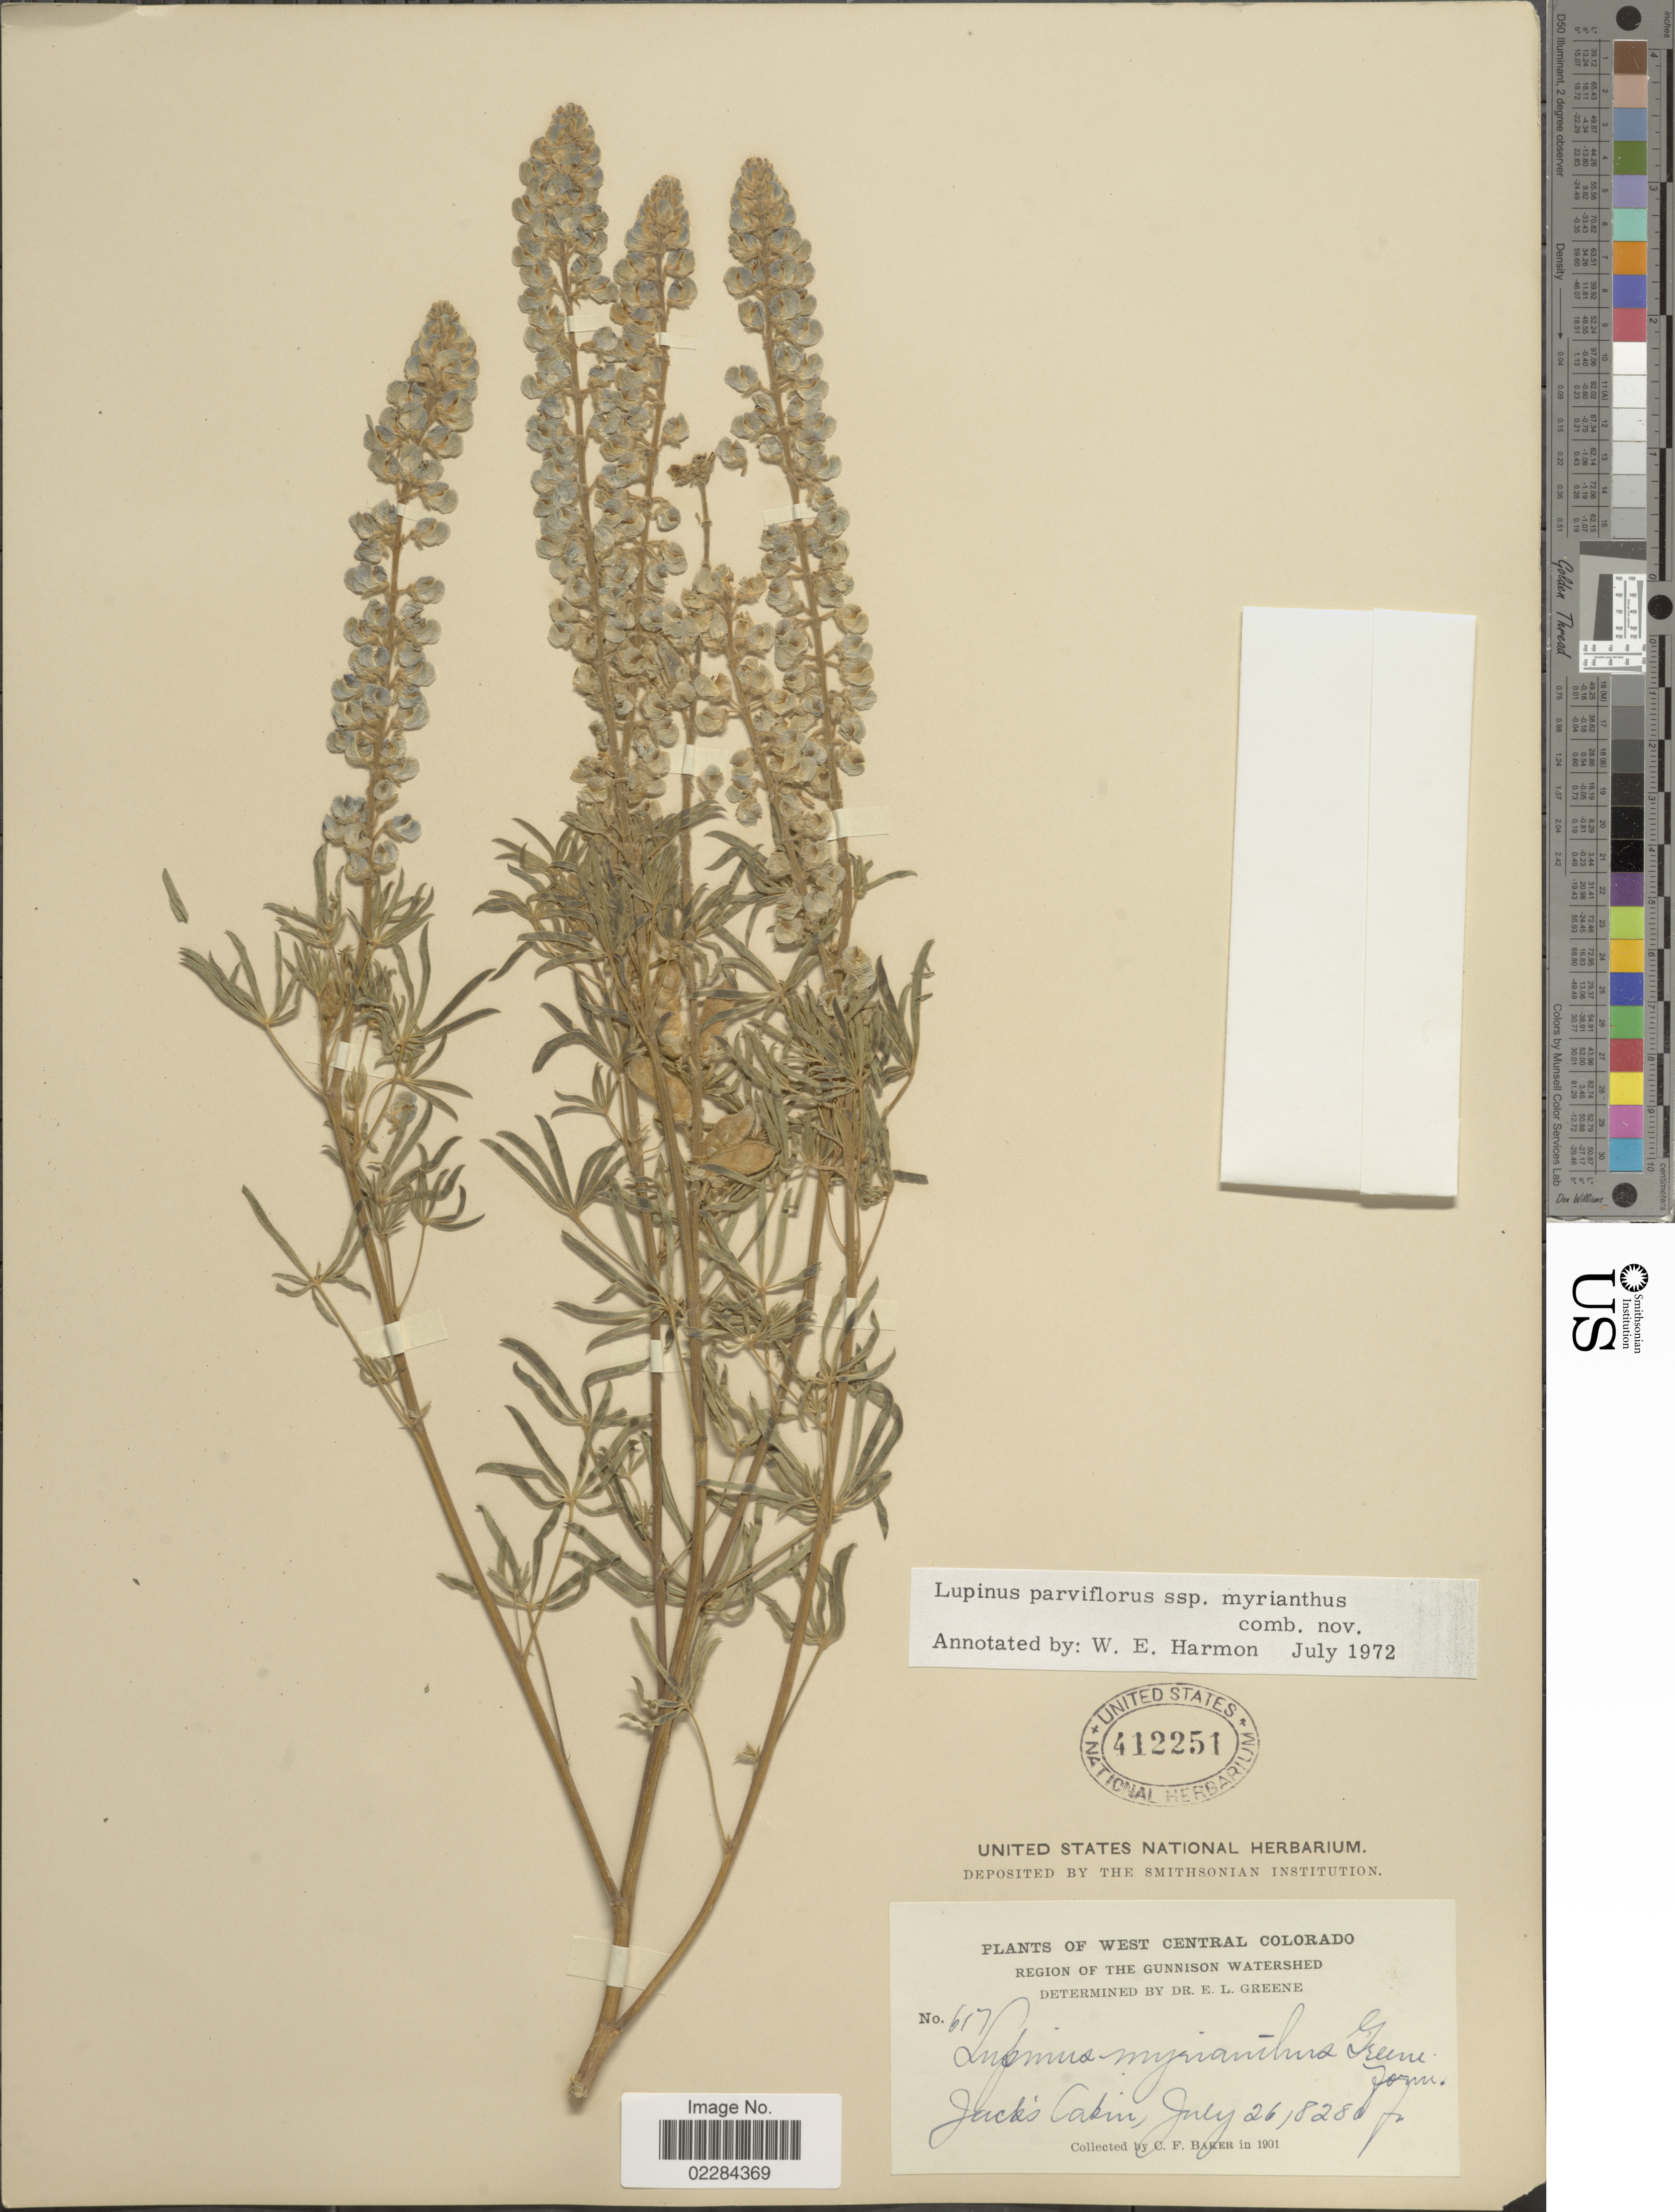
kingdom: Plantae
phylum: Tracheophyta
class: Magnoliopsida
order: Fabales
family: Fabaceae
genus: Lupinus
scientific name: Lupinus argenteus var. myrianthus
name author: (Greene) Isley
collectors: C. F. Baker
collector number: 617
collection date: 1901-07-26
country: United States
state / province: Colorado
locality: West Central Colorado. Region of Gunnison Watershed. Jack's cabin.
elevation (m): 2524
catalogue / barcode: US 412251